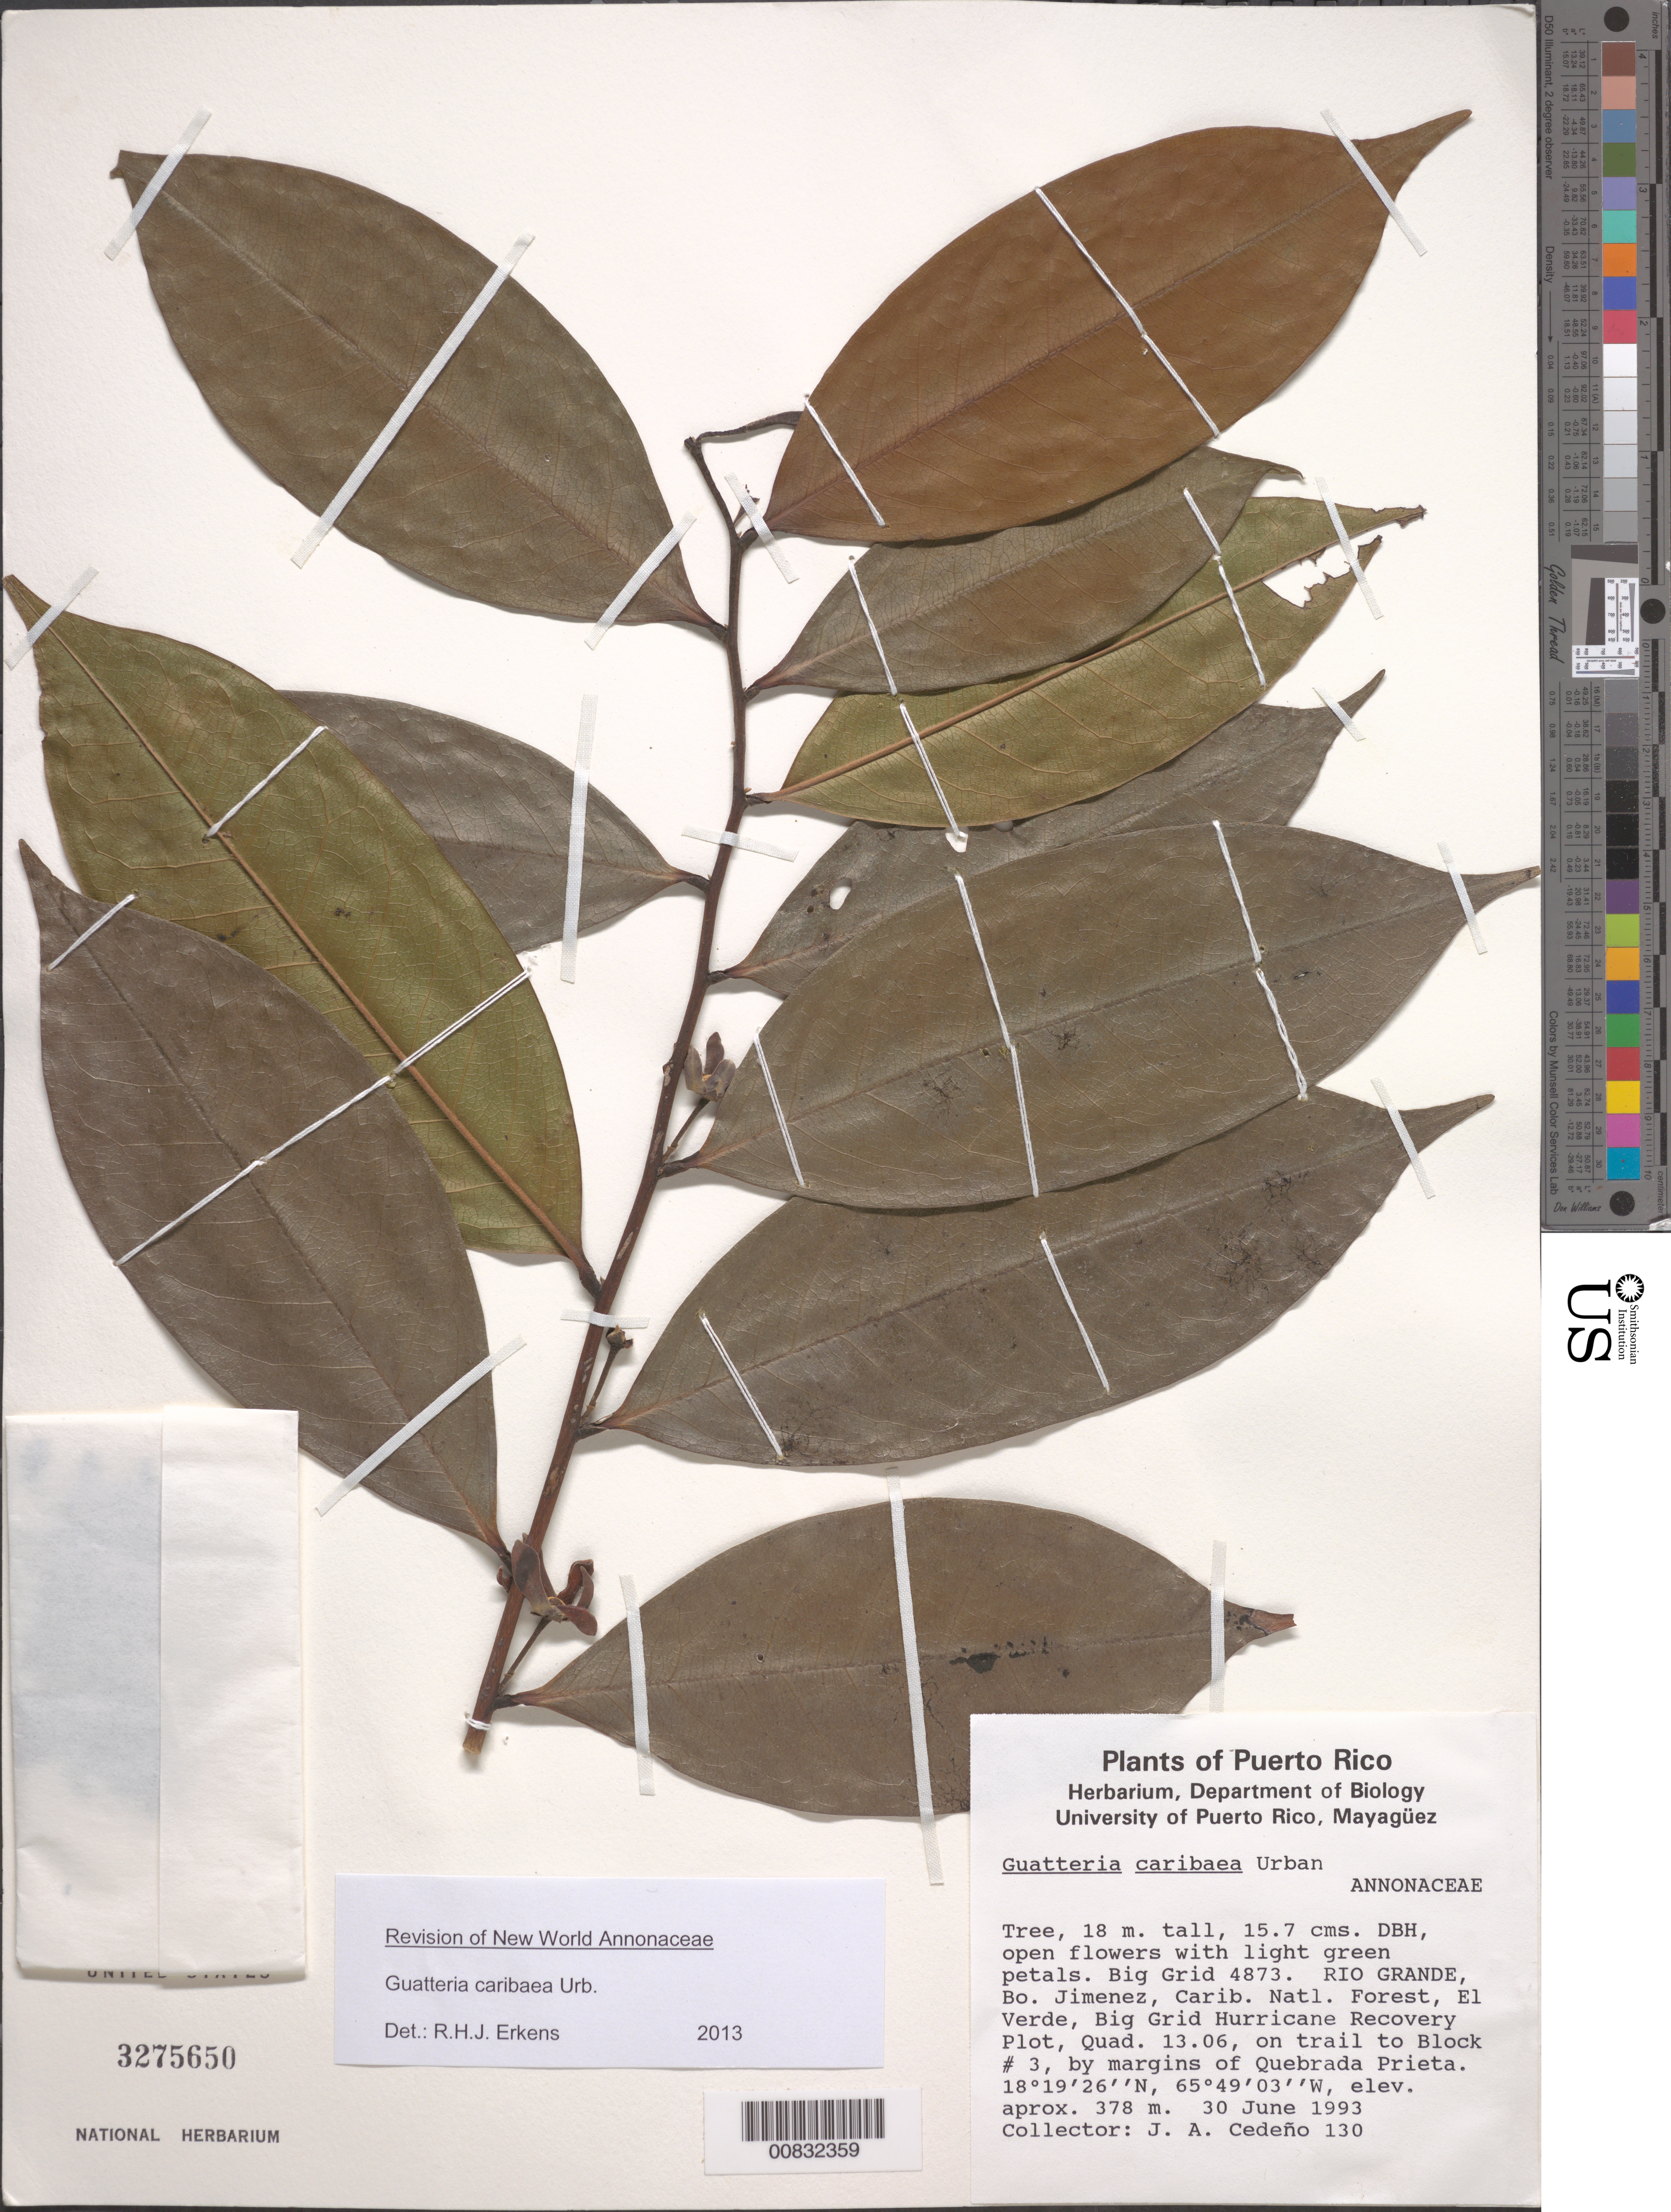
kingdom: Plantae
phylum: Tracheophyta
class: Magnoliopsida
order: Magnoliales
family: Annonaceae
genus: Guatteria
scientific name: Guatteria caribaea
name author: Urb.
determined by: Erkens, R. H. J.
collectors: J. A. Cedeño M.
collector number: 130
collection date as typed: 30 Jun 1993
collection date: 1993-06-30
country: Puerto Rico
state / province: Mayagüez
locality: Big Grid 4873, Rio Grande, Bo. Jimenez, Carib. National Forest, El Verde, Big Grid Hurricane Recovery Plot, Quad 13.06, on trail to Block #3, Quebrada Prieta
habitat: by margins of quebrada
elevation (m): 378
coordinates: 18.32388889, -65.8175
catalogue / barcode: US 3275650